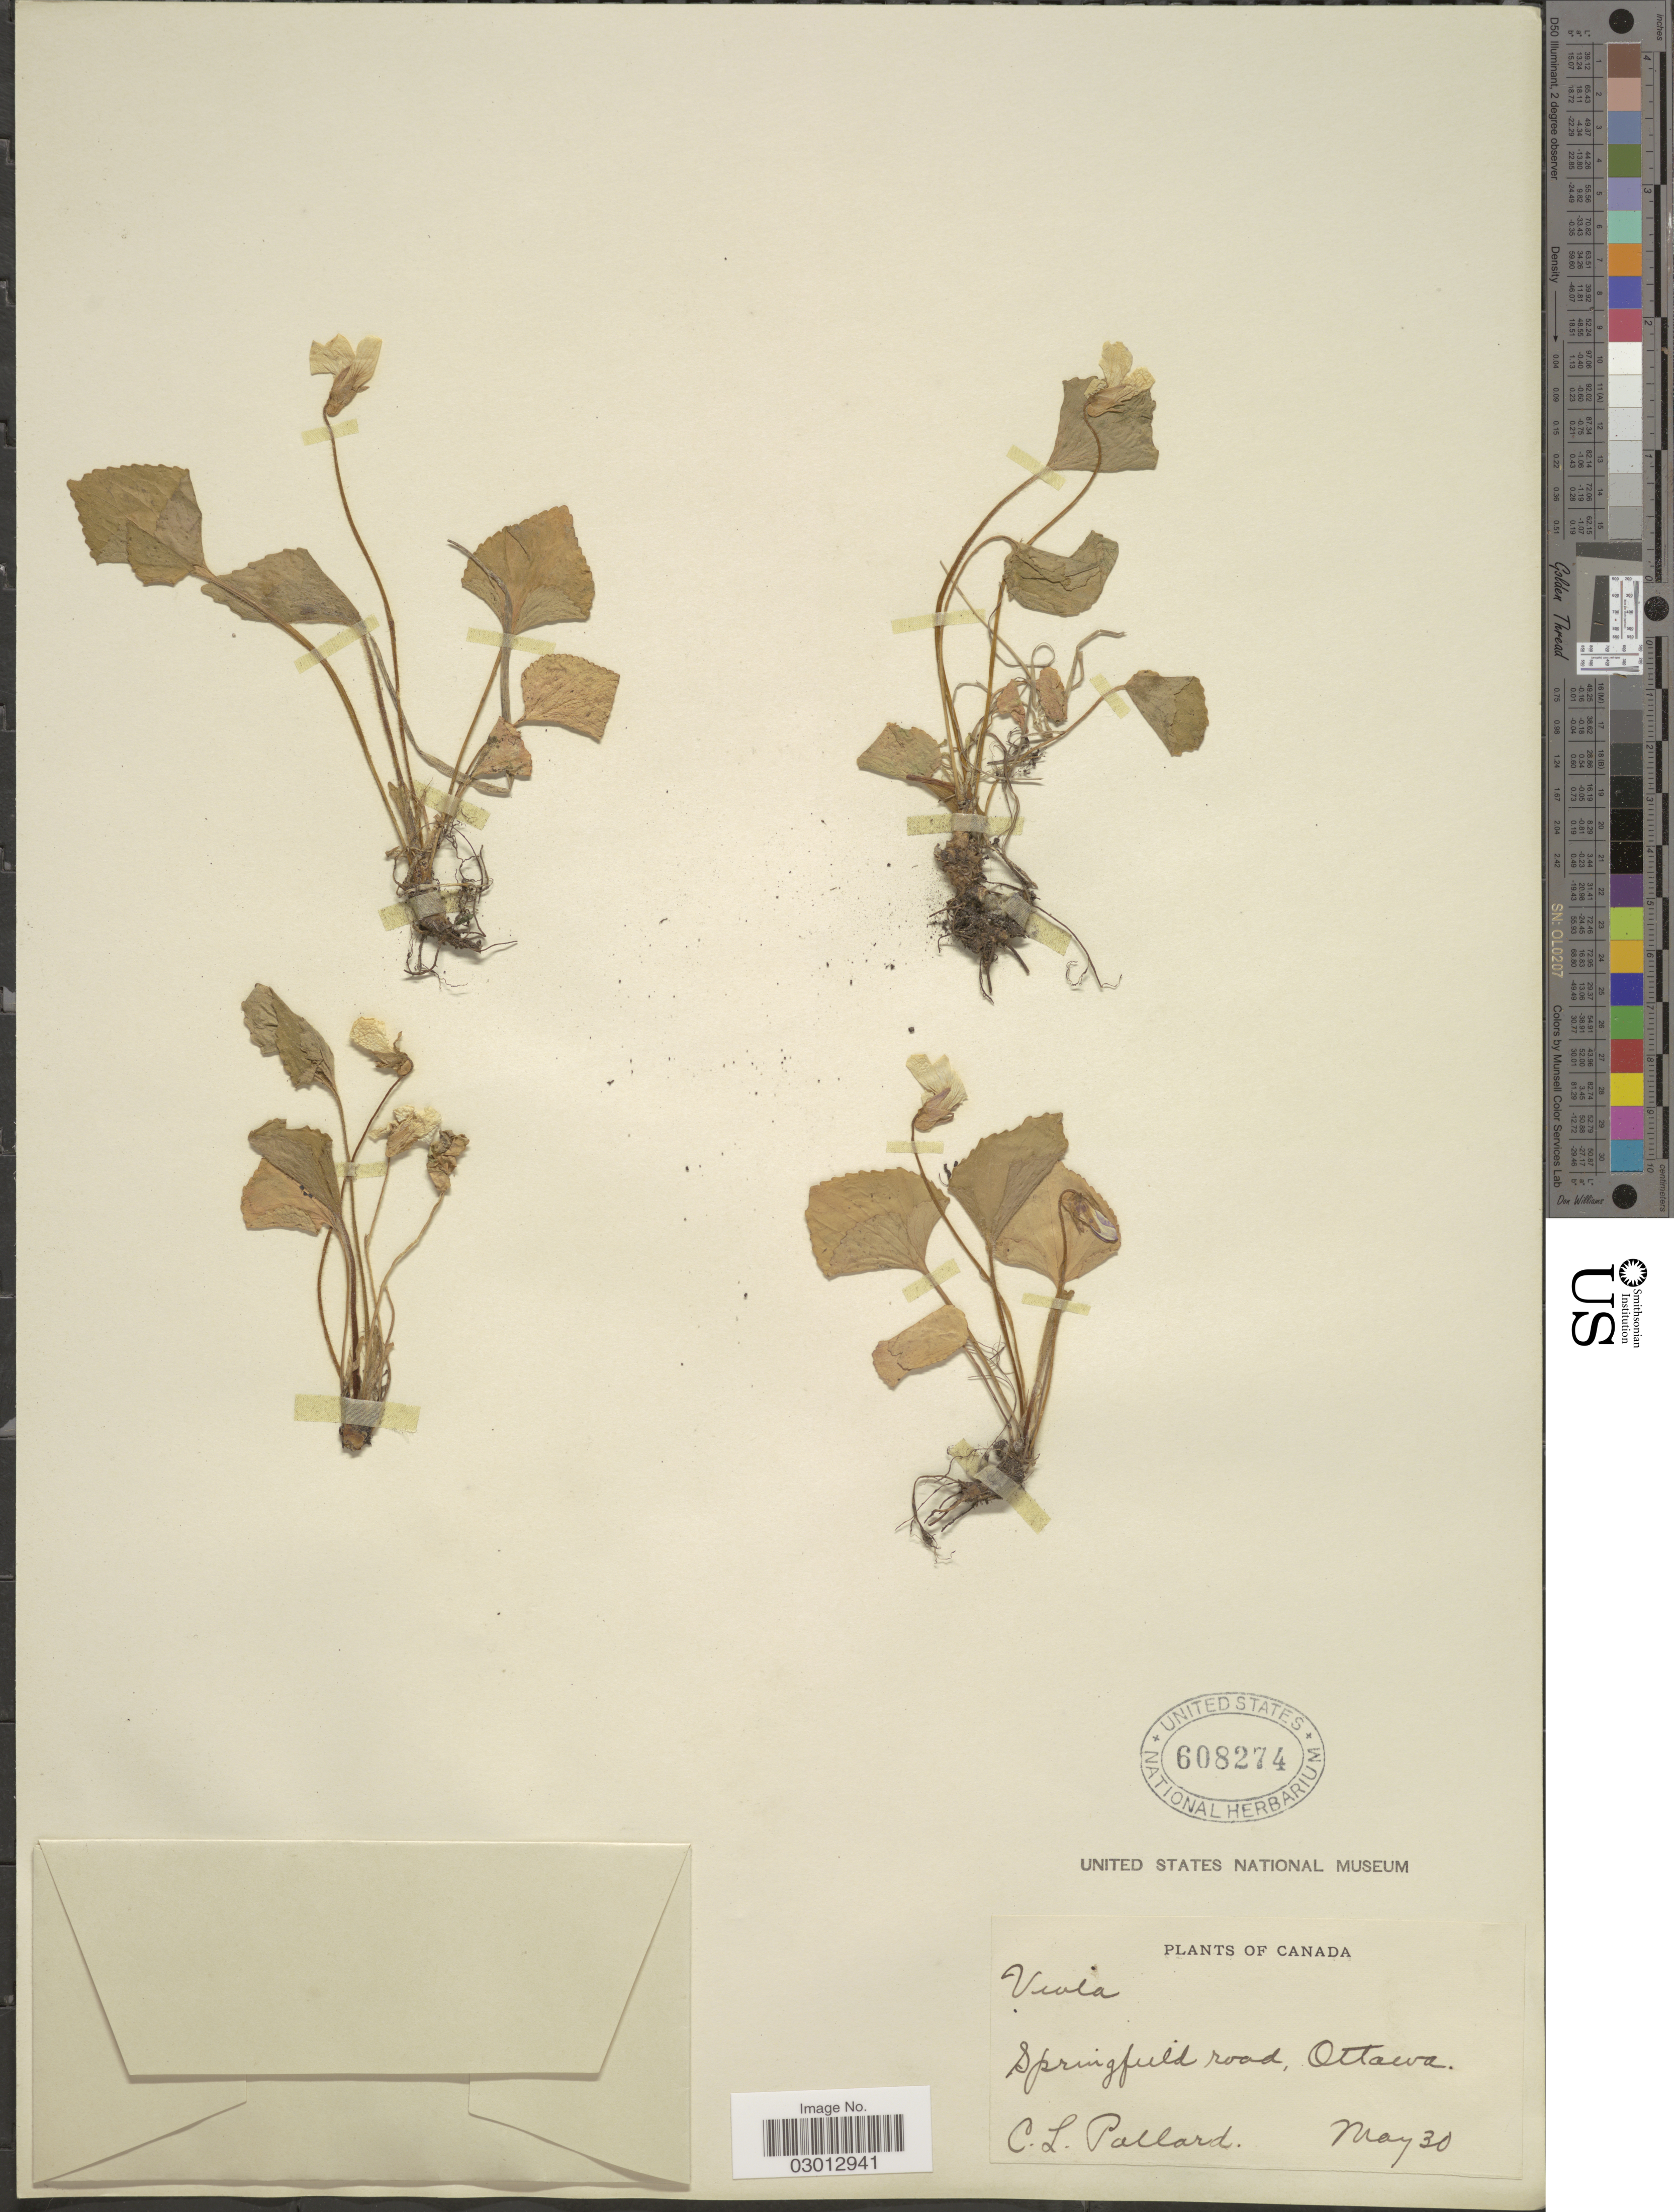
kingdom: Plantae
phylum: Tracheophyta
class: Magnoliopsida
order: Malpighiales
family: Violaceae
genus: Viola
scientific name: Viola papilionacea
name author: Pursh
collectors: C. L. Pollard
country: Canada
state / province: Ontario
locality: Springfield road, Ottawa.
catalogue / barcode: US 608274